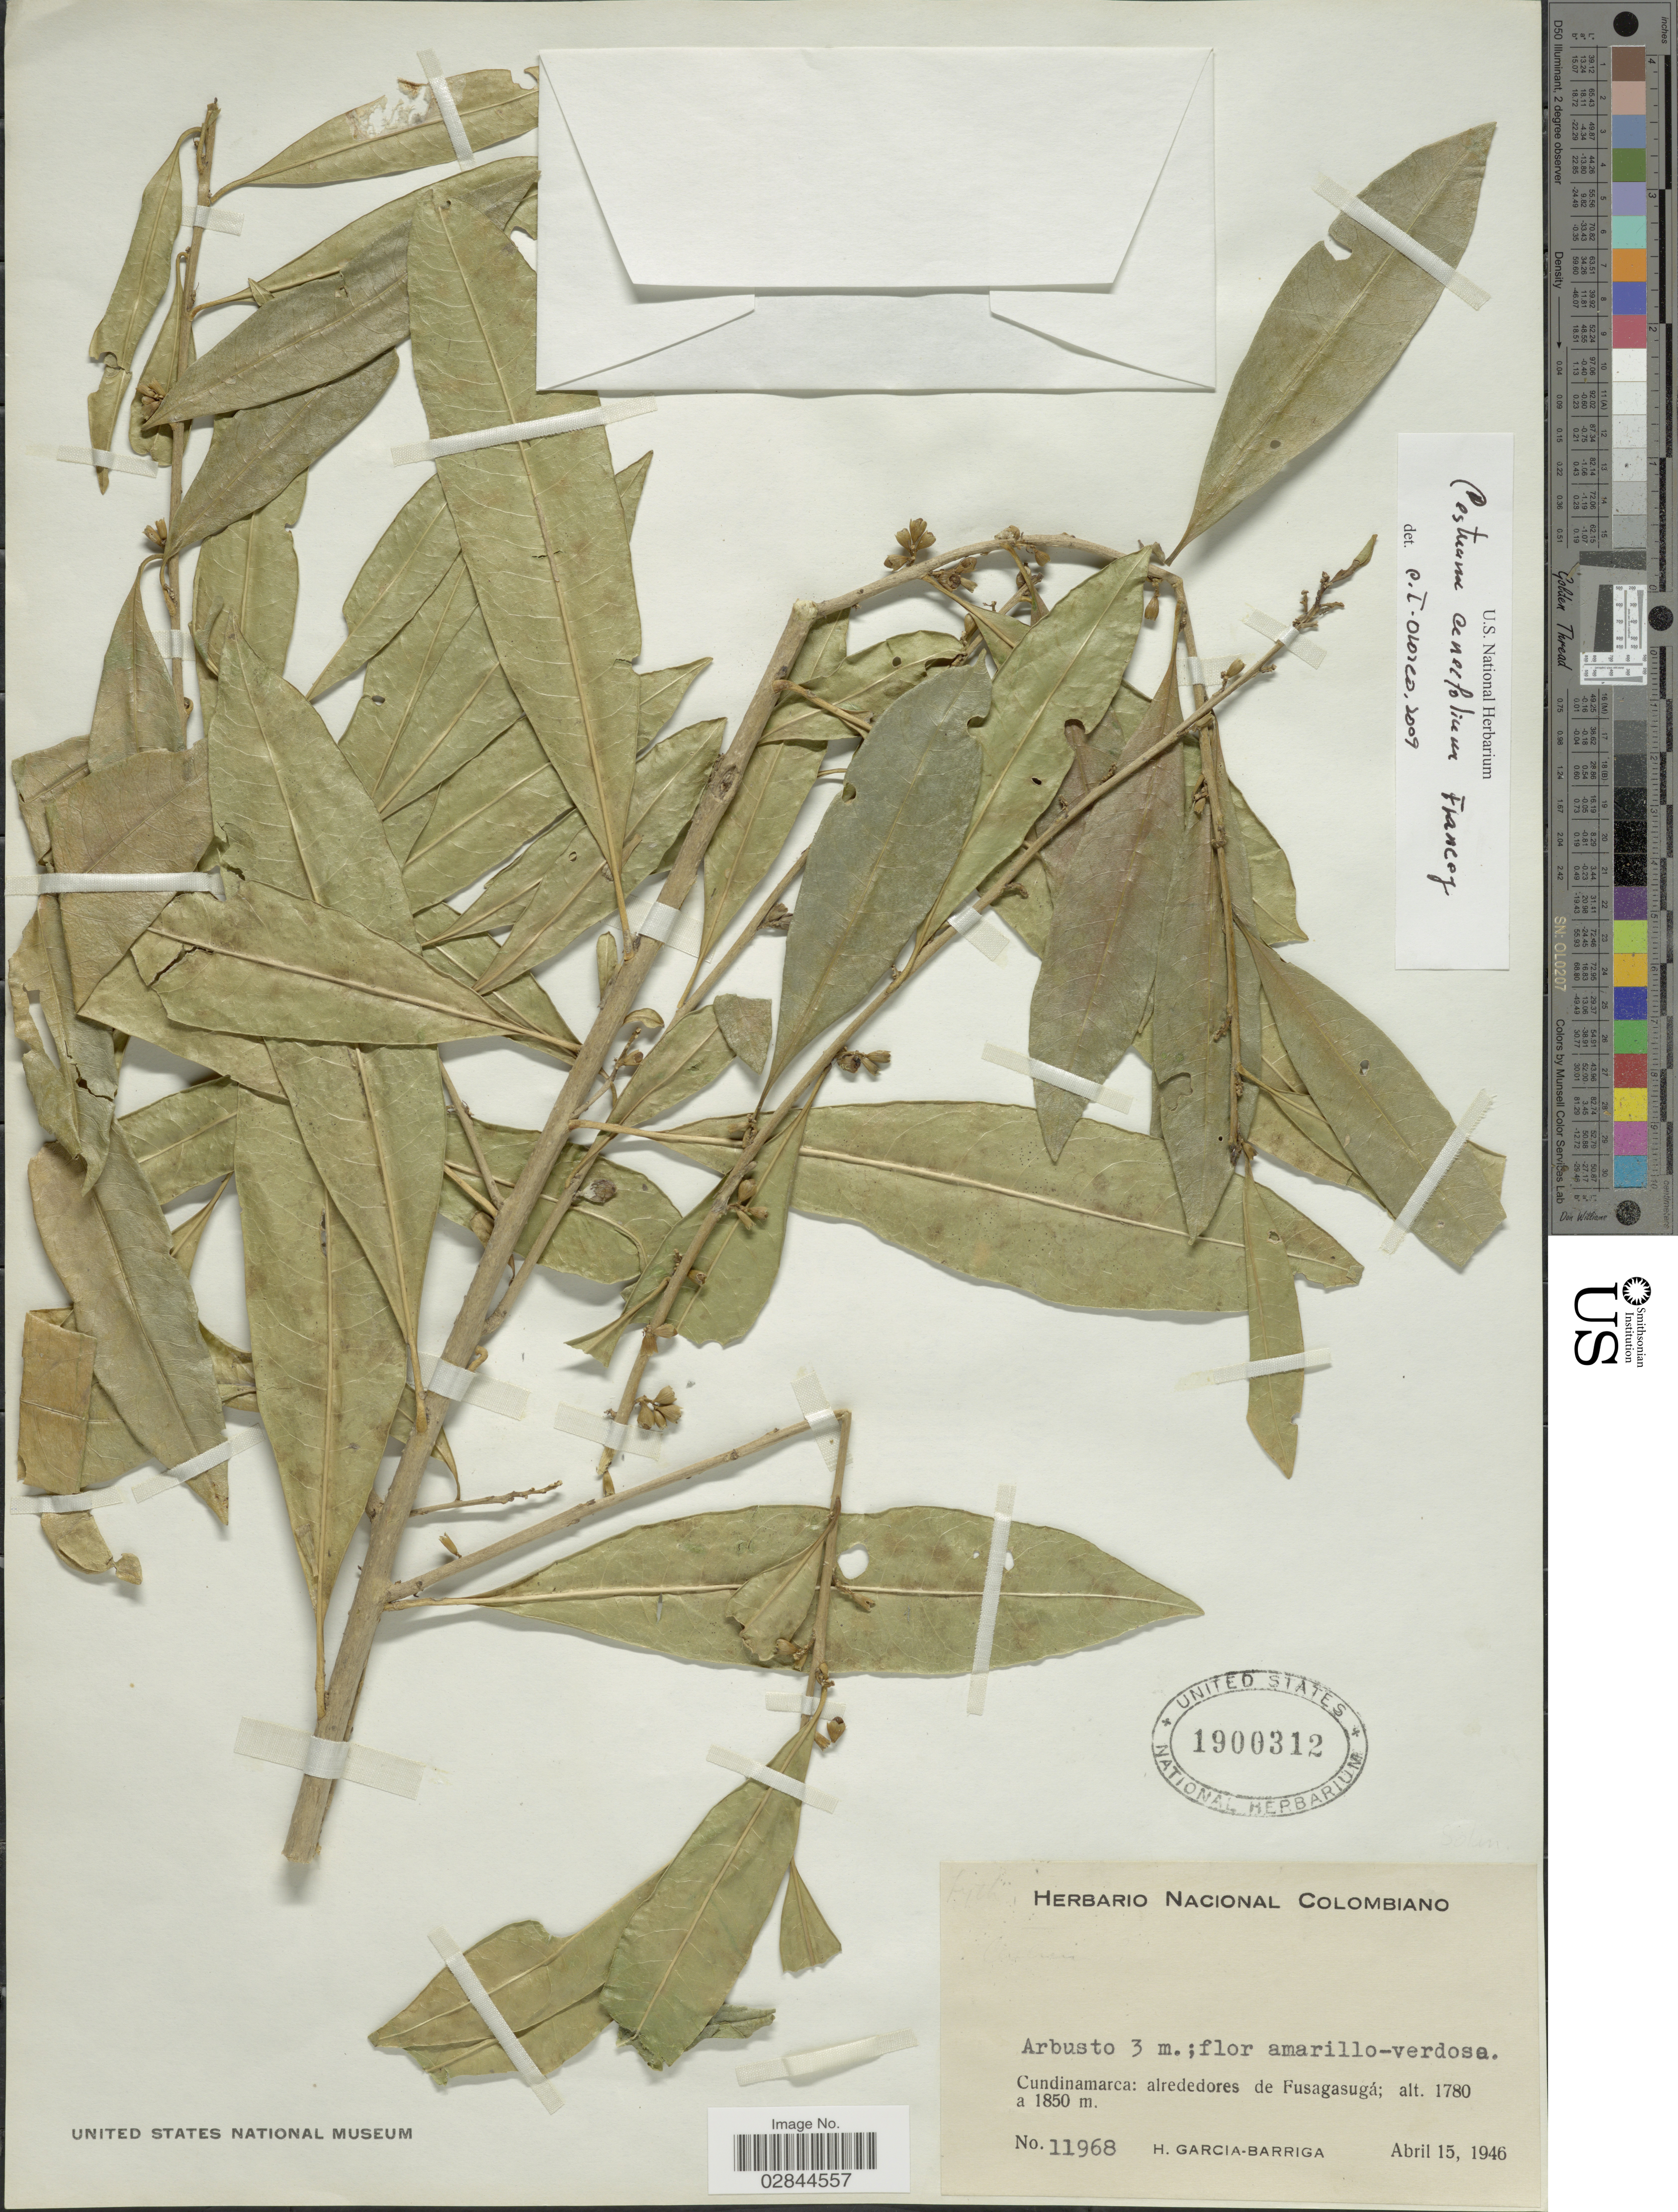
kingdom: Plantae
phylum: Tracheophyta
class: Magnoliopsida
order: Solanales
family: Solanaceae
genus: Cestrum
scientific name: Cestrum cuneifolium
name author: Francey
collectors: H. García Barriga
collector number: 11968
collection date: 1946-04-15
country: Colombia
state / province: Cundinamarca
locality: Alrededores de Fusagasugá.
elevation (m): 1780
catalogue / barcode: US 1900312